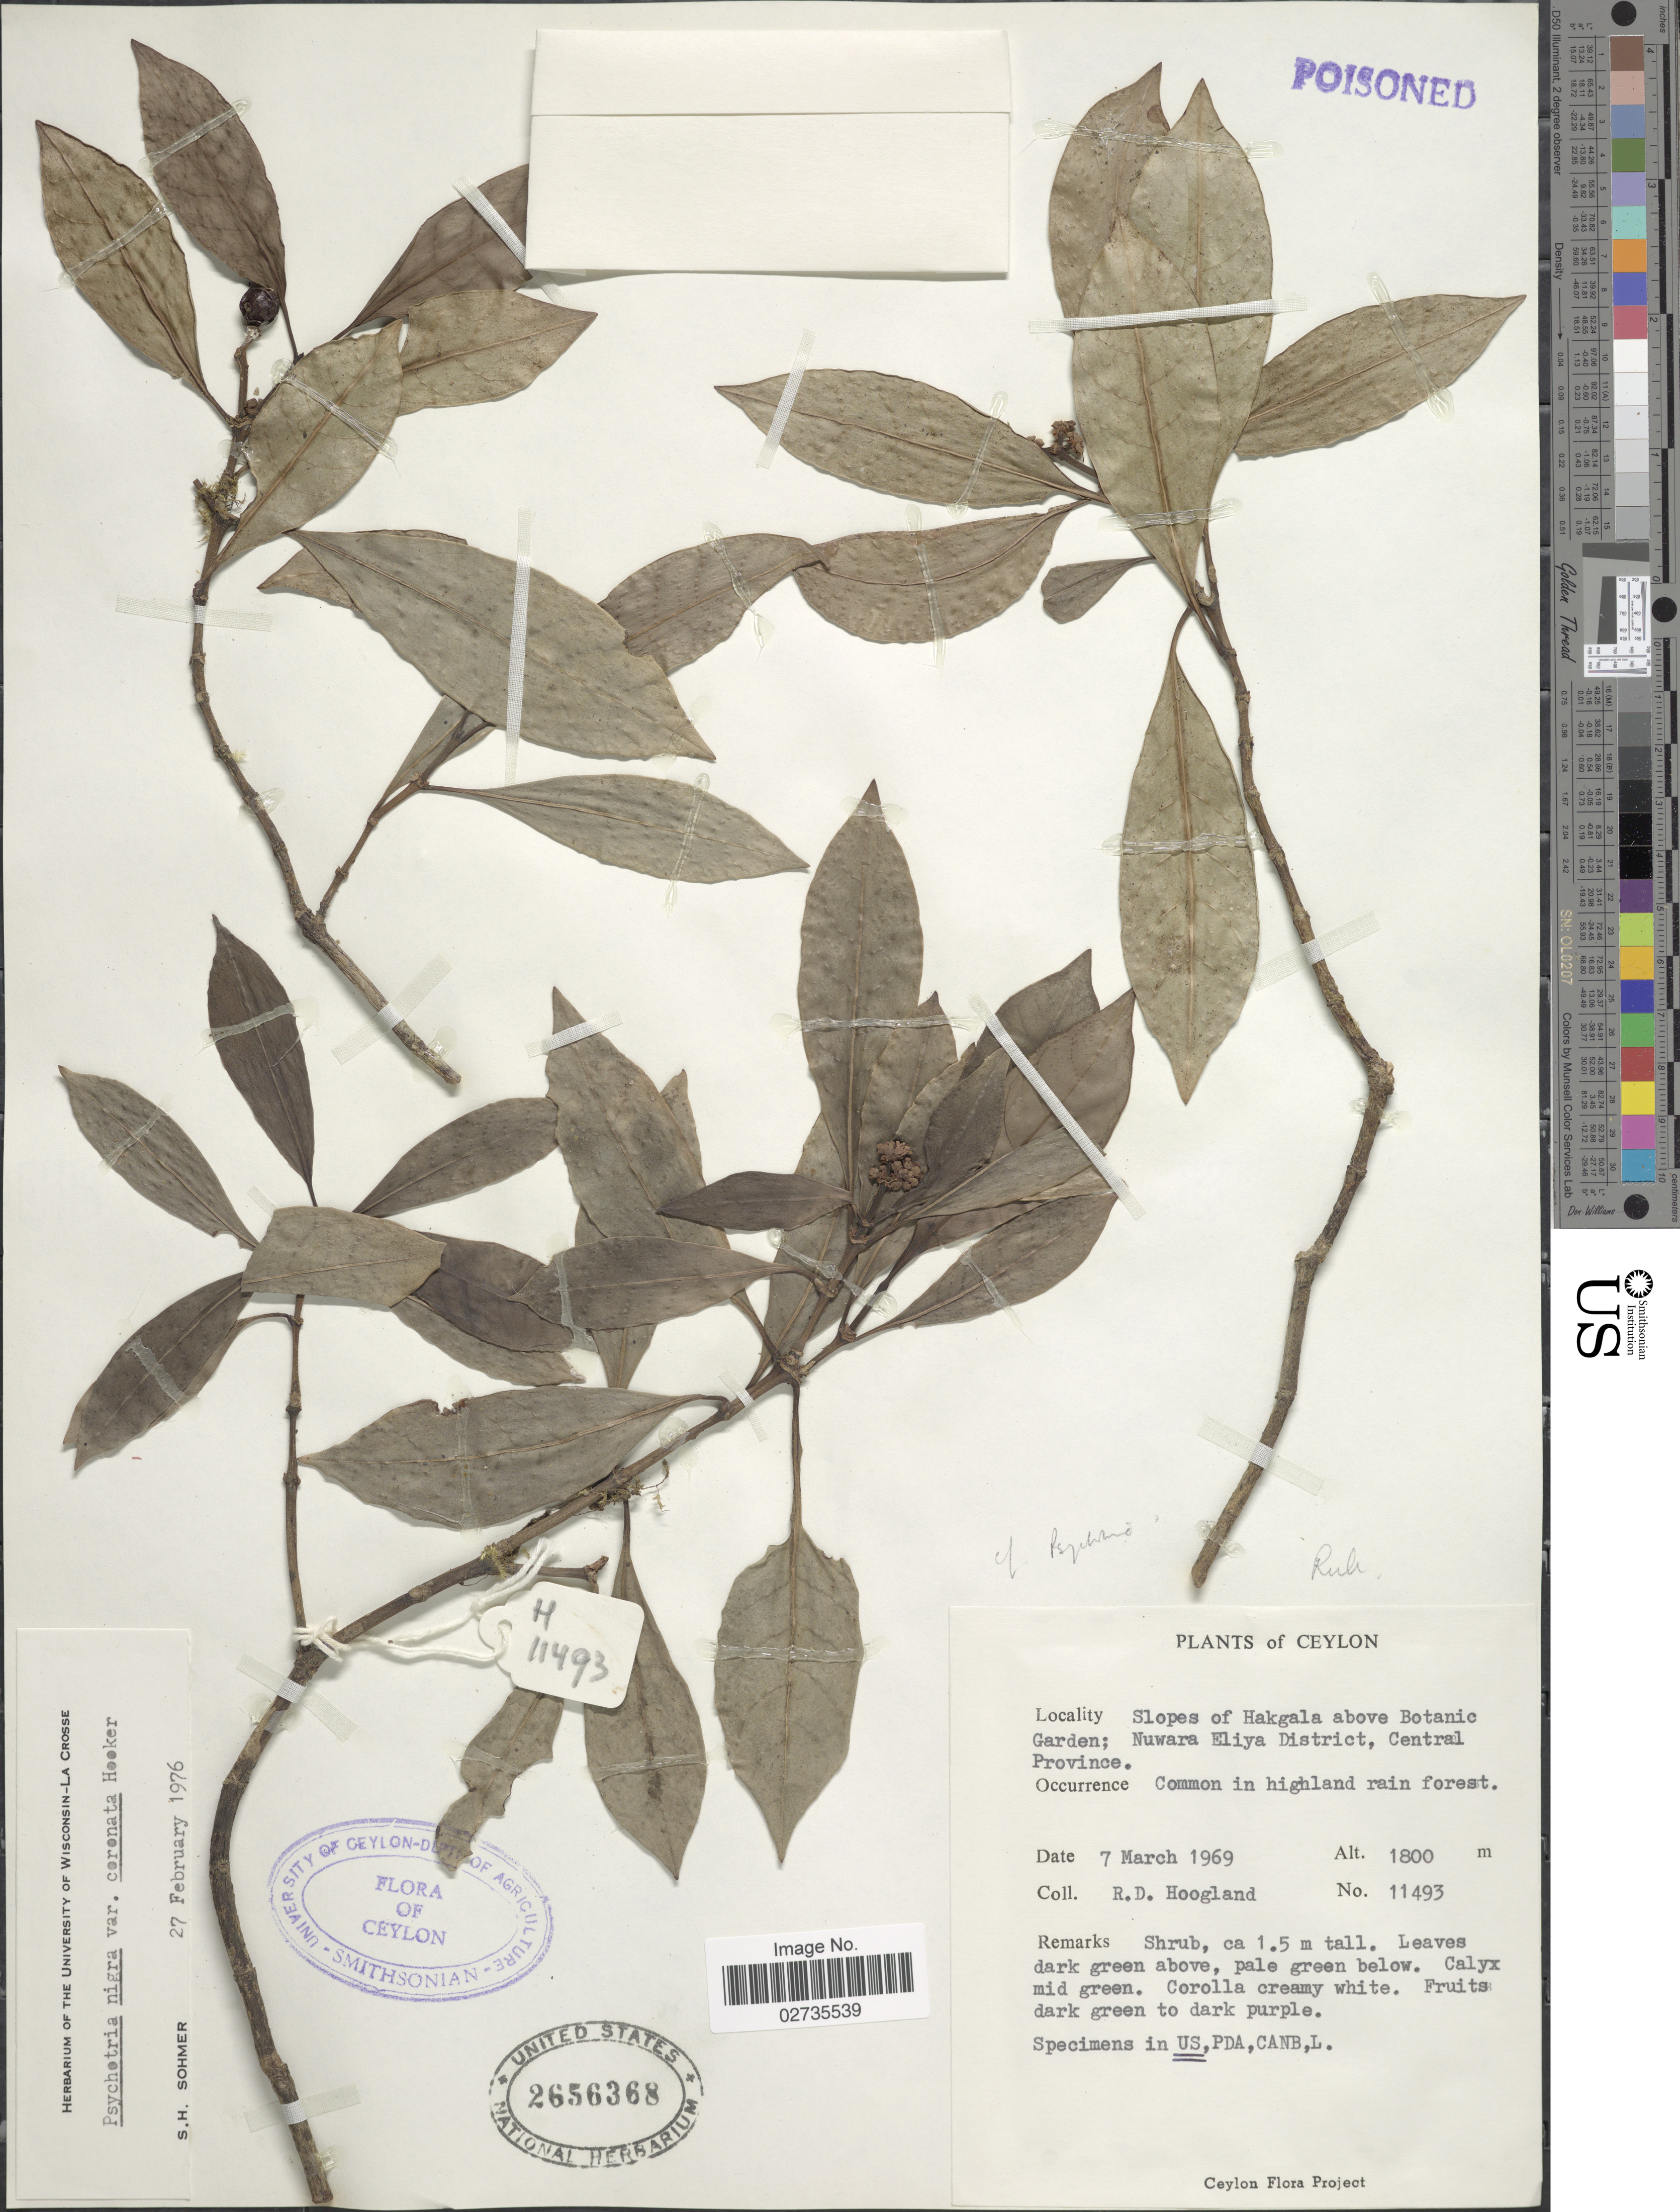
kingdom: Plantae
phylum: Tracheophyta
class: Magnoliopsida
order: Gentianales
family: Rubiaceae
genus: Psychotria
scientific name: Psychotria nigra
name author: (Gaertn.) Alston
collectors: R. D. Hoogland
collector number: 11493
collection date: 1969-03-07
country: Sri Lanka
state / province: Central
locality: Ceylon. Slopes of Hakgala above Botanic Garden; Nuwara Eliya District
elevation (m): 1800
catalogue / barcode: US 2656368